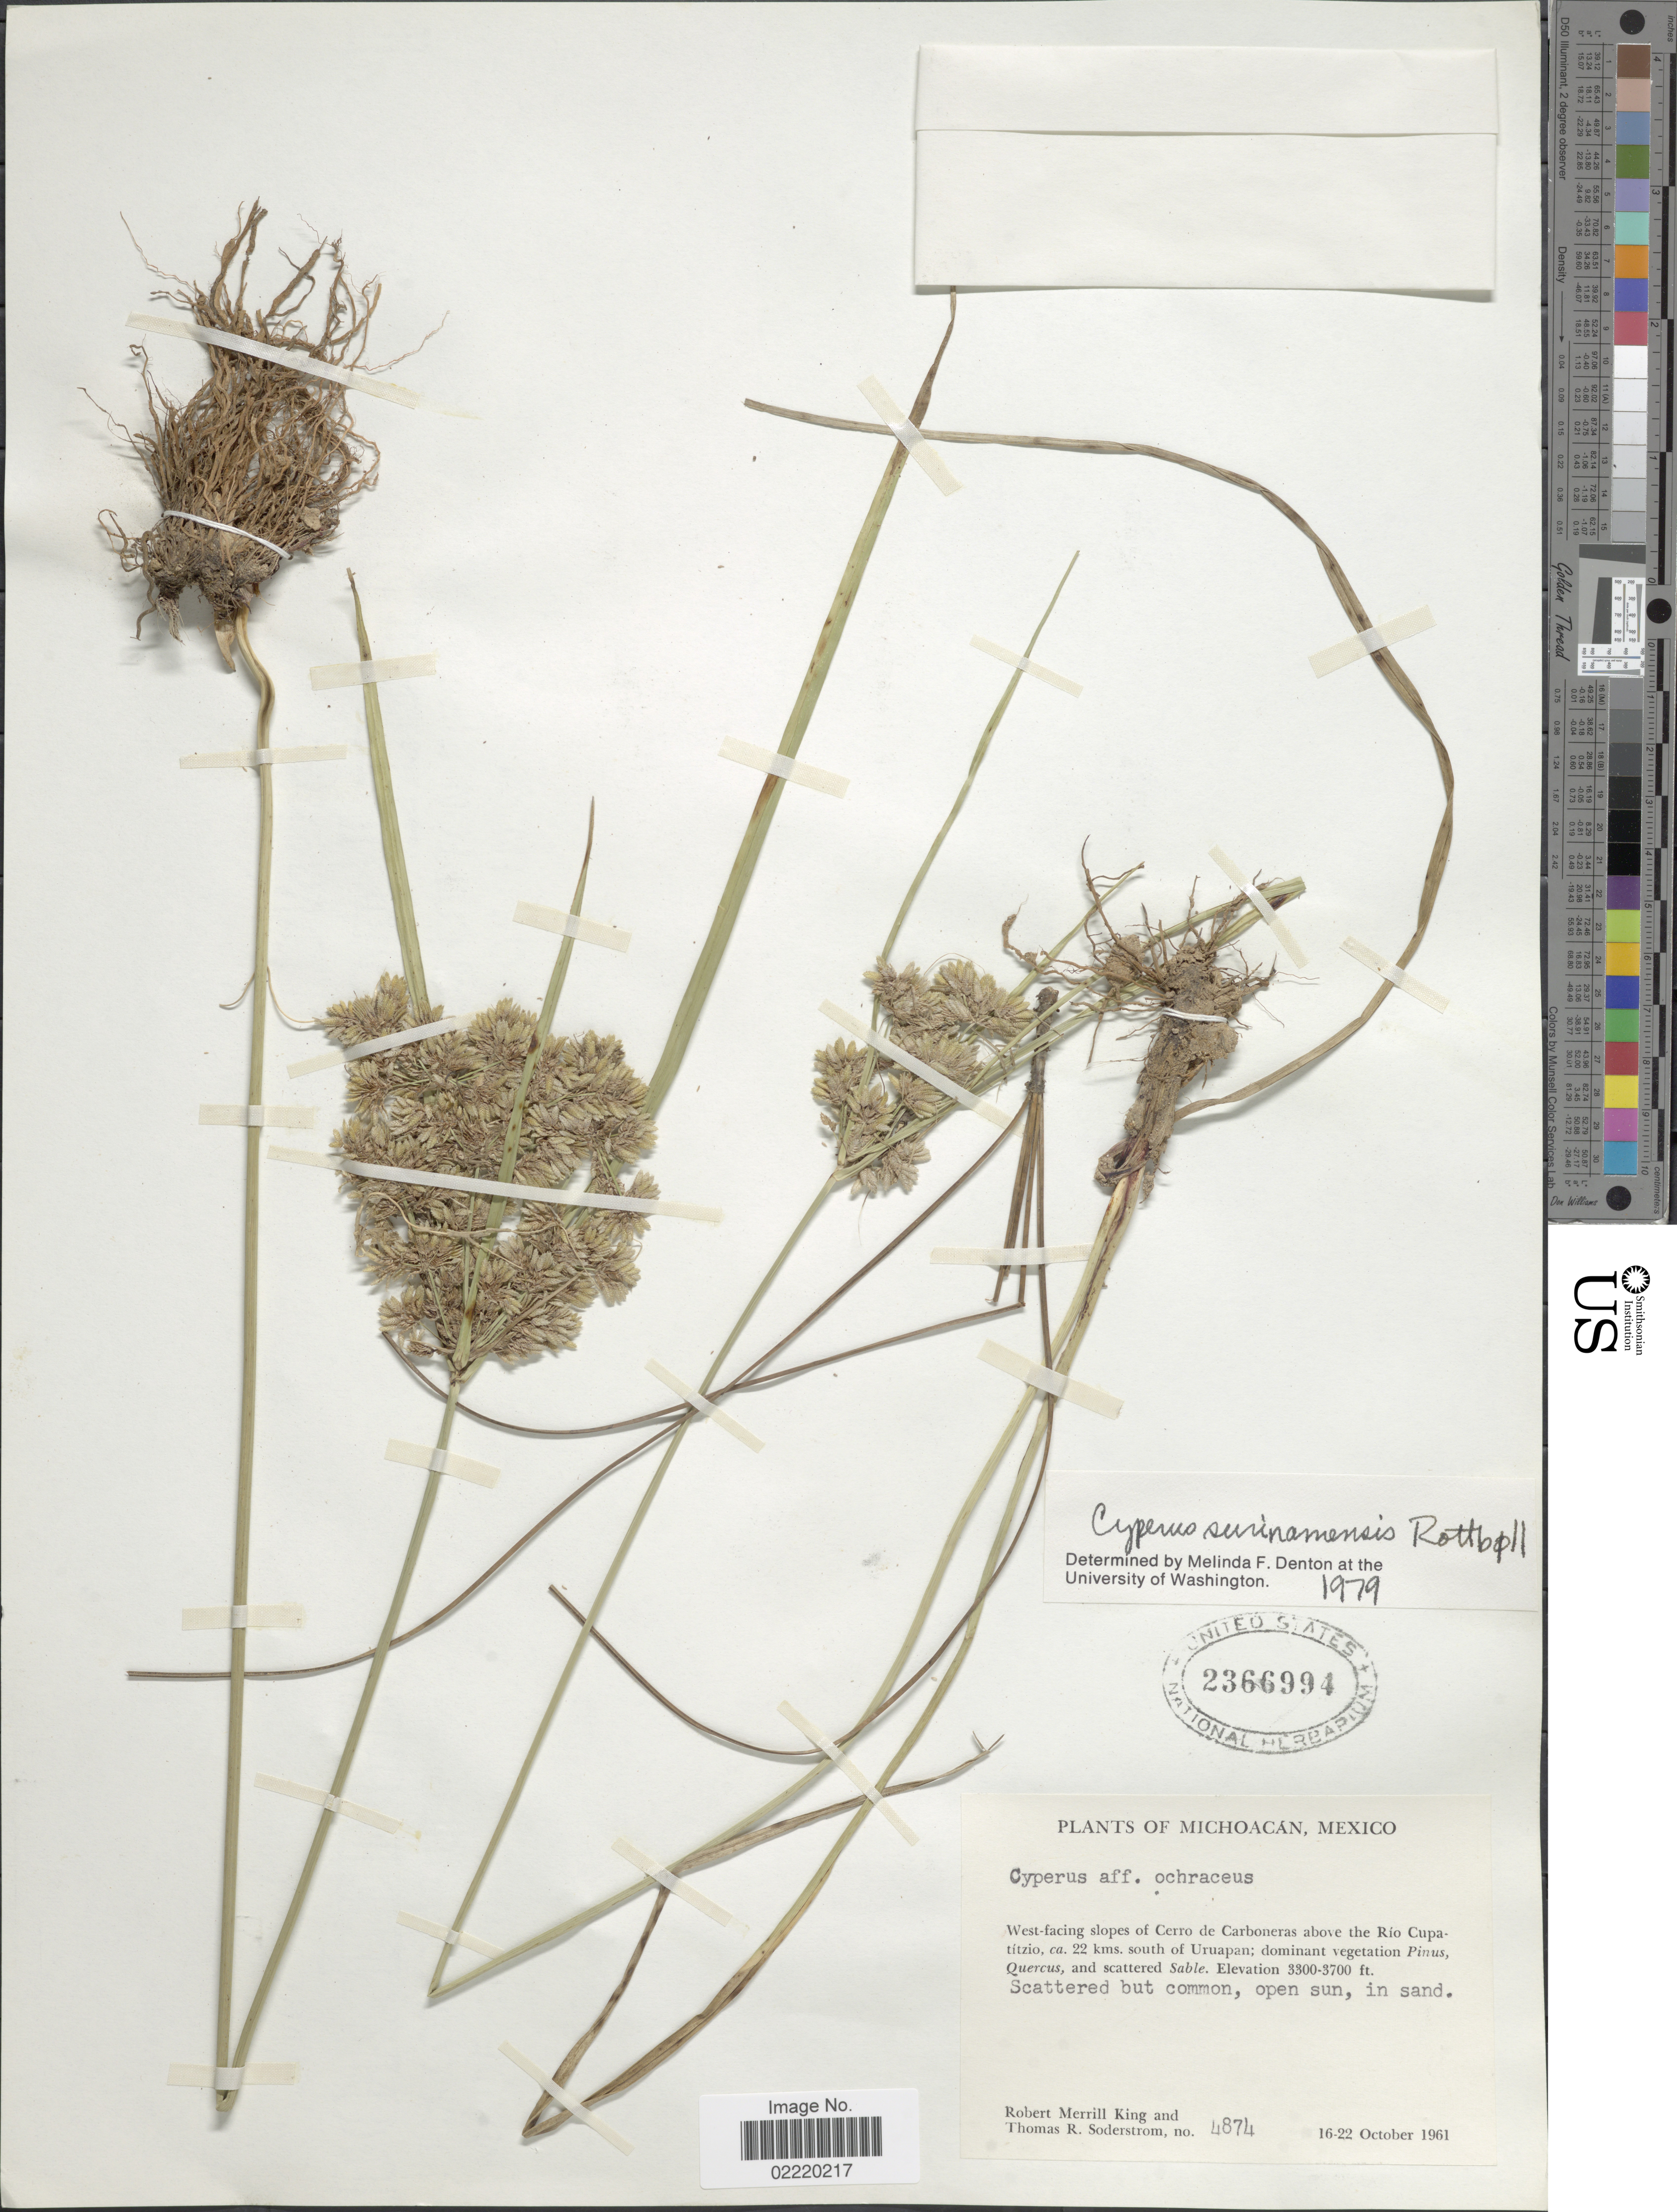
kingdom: Plantae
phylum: Tracheophyta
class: Liliopsida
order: Poales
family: Cyperaceae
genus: Cyperus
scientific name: Cyperus surinamensis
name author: Rottb.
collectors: R. M. King & T. R. Soderstrom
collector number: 4874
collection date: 1961-10-16/1961-10-22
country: Mexico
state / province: Michoacán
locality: West-facing slopes of Cerro de Carboneras above the Rio Cupatitzio, ca. 22 kms. south of Uruapan.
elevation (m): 1006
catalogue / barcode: US 2366994